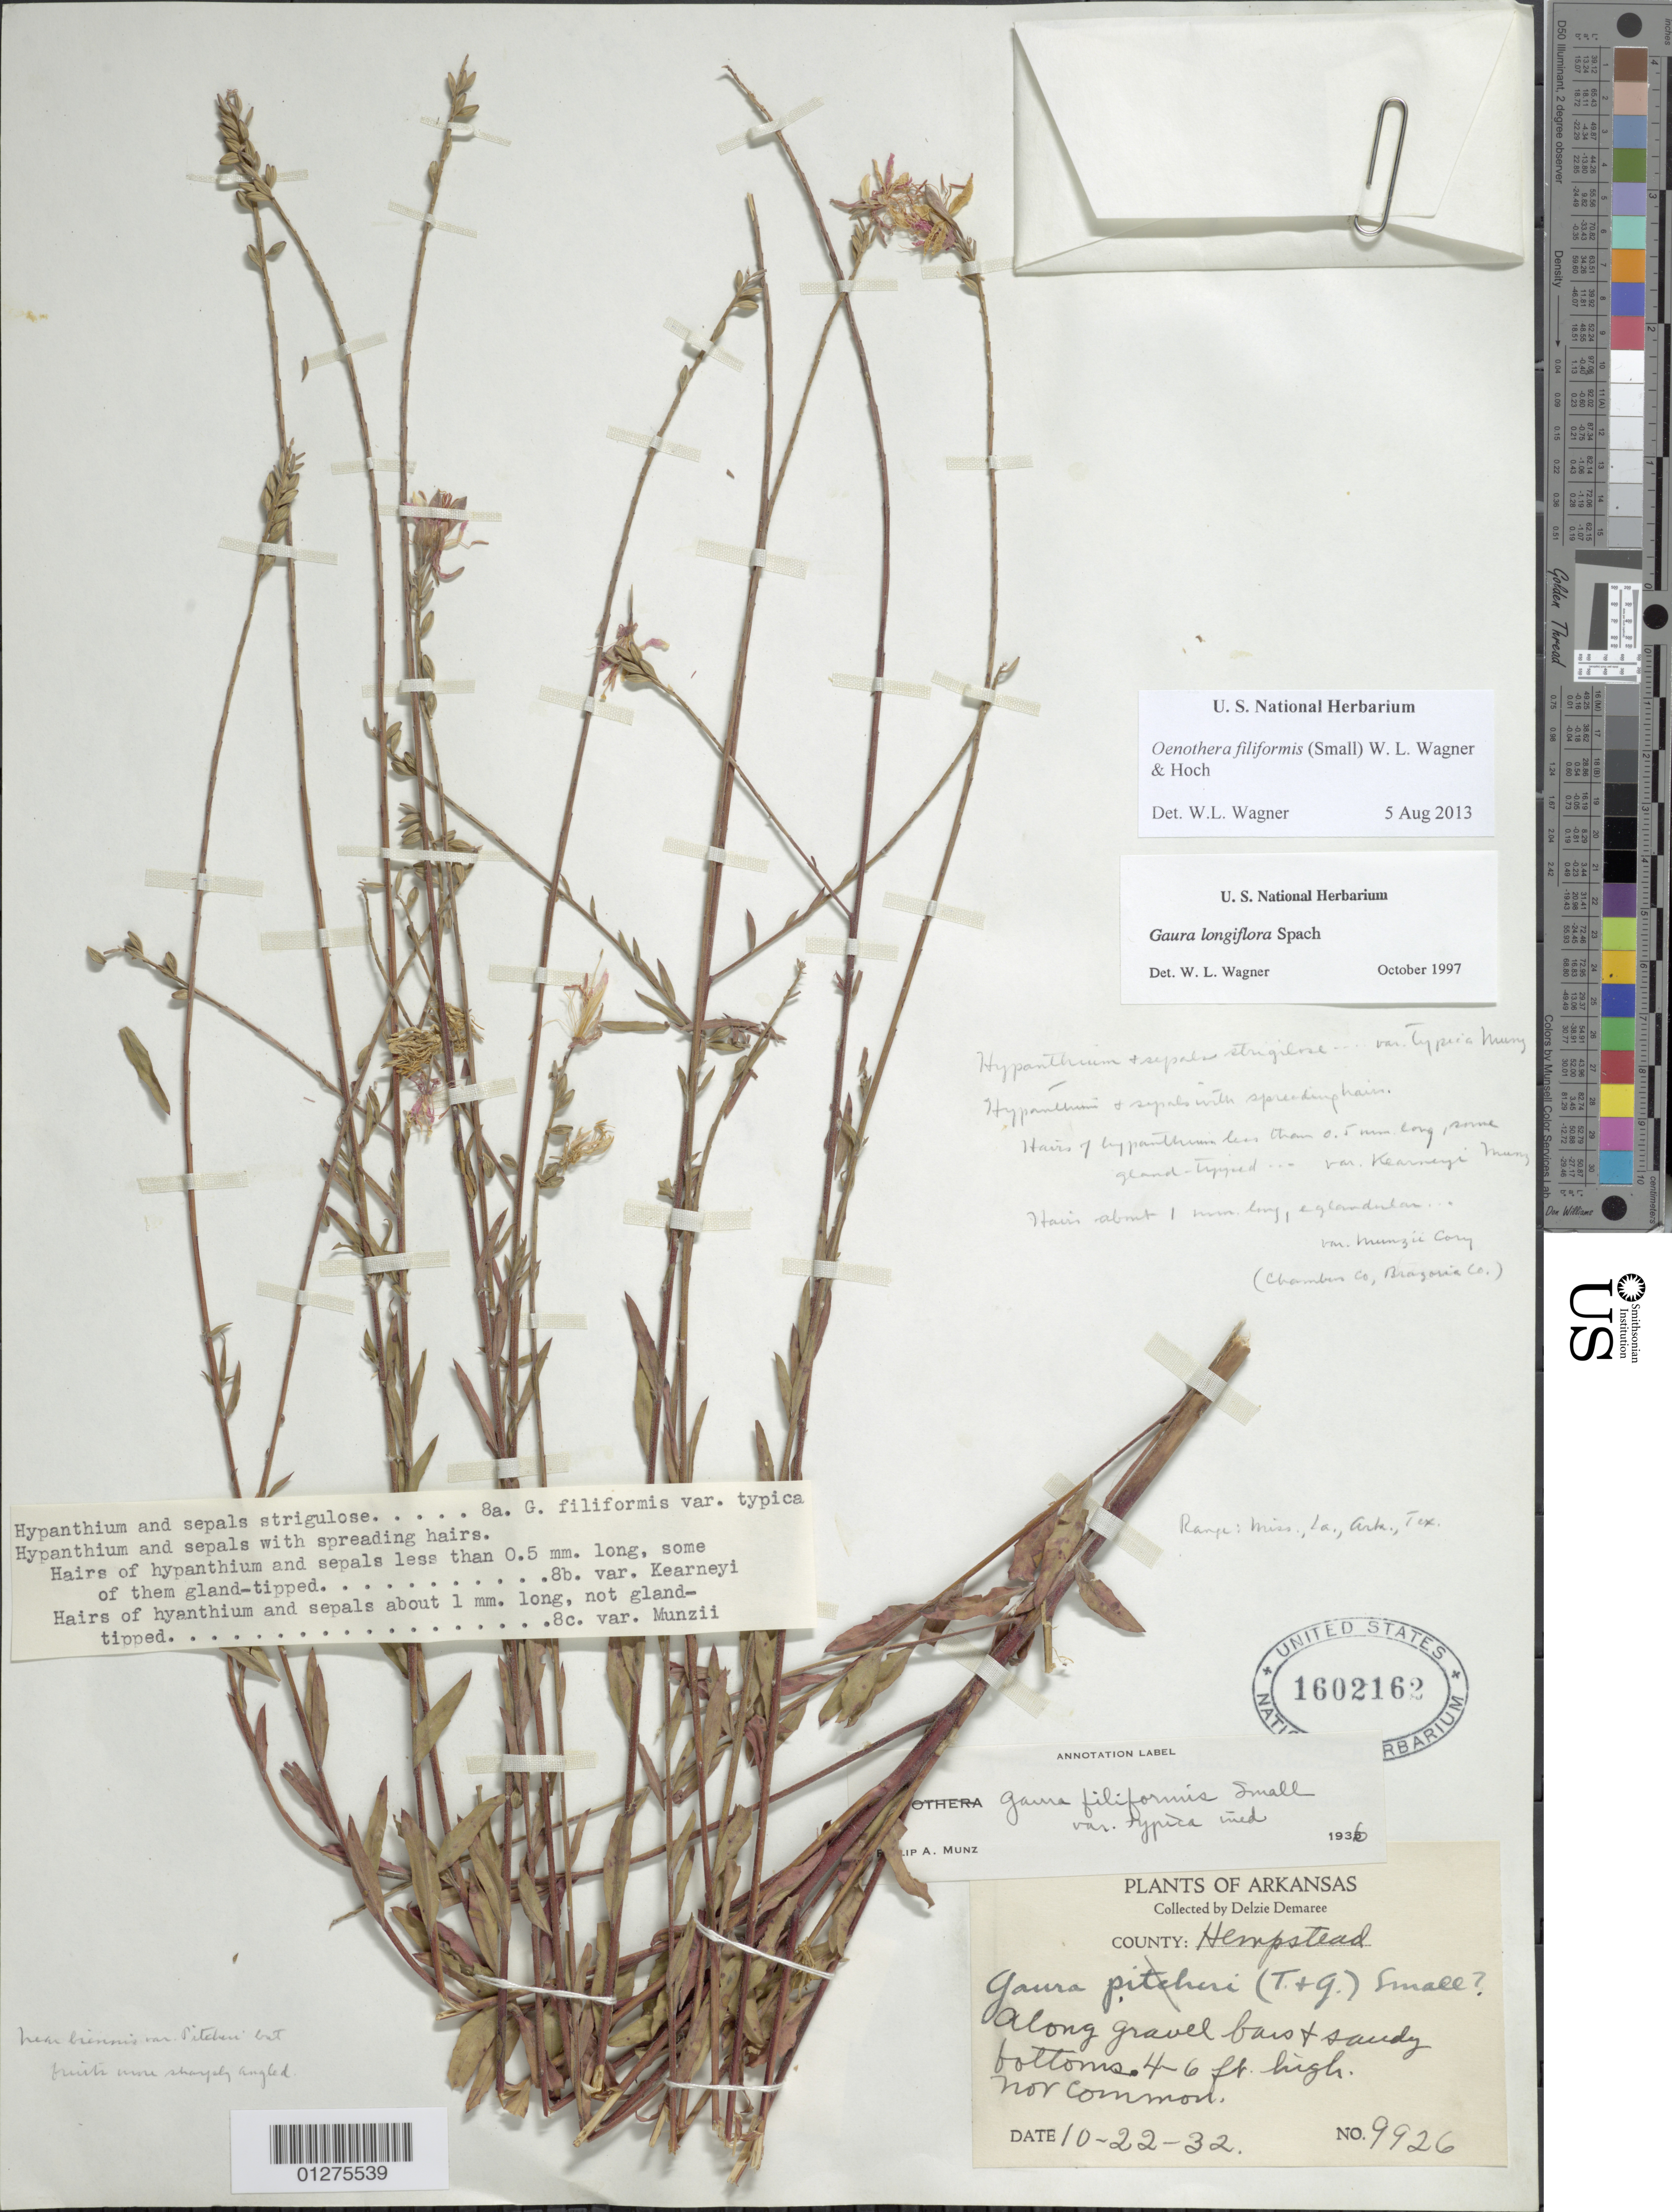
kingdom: Plantae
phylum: Tracheophyta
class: Magnoliopsida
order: Myrtales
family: Onagraceae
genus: Oenothera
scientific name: Oenothera filiformis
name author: (Small) W.L. Wagner & Hoch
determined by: Wagner, W. L., (BOT), Smithsonian Institution - National Museum of Natural History (UNITED STATES)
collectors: D. Demaree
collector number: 9926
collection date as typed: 22 Oct 1932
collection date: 1932-10-22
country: United States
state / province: Arkansas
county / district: Hempstead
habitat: Along gravel bars + sandy bottoms.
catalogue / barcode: US 1602162